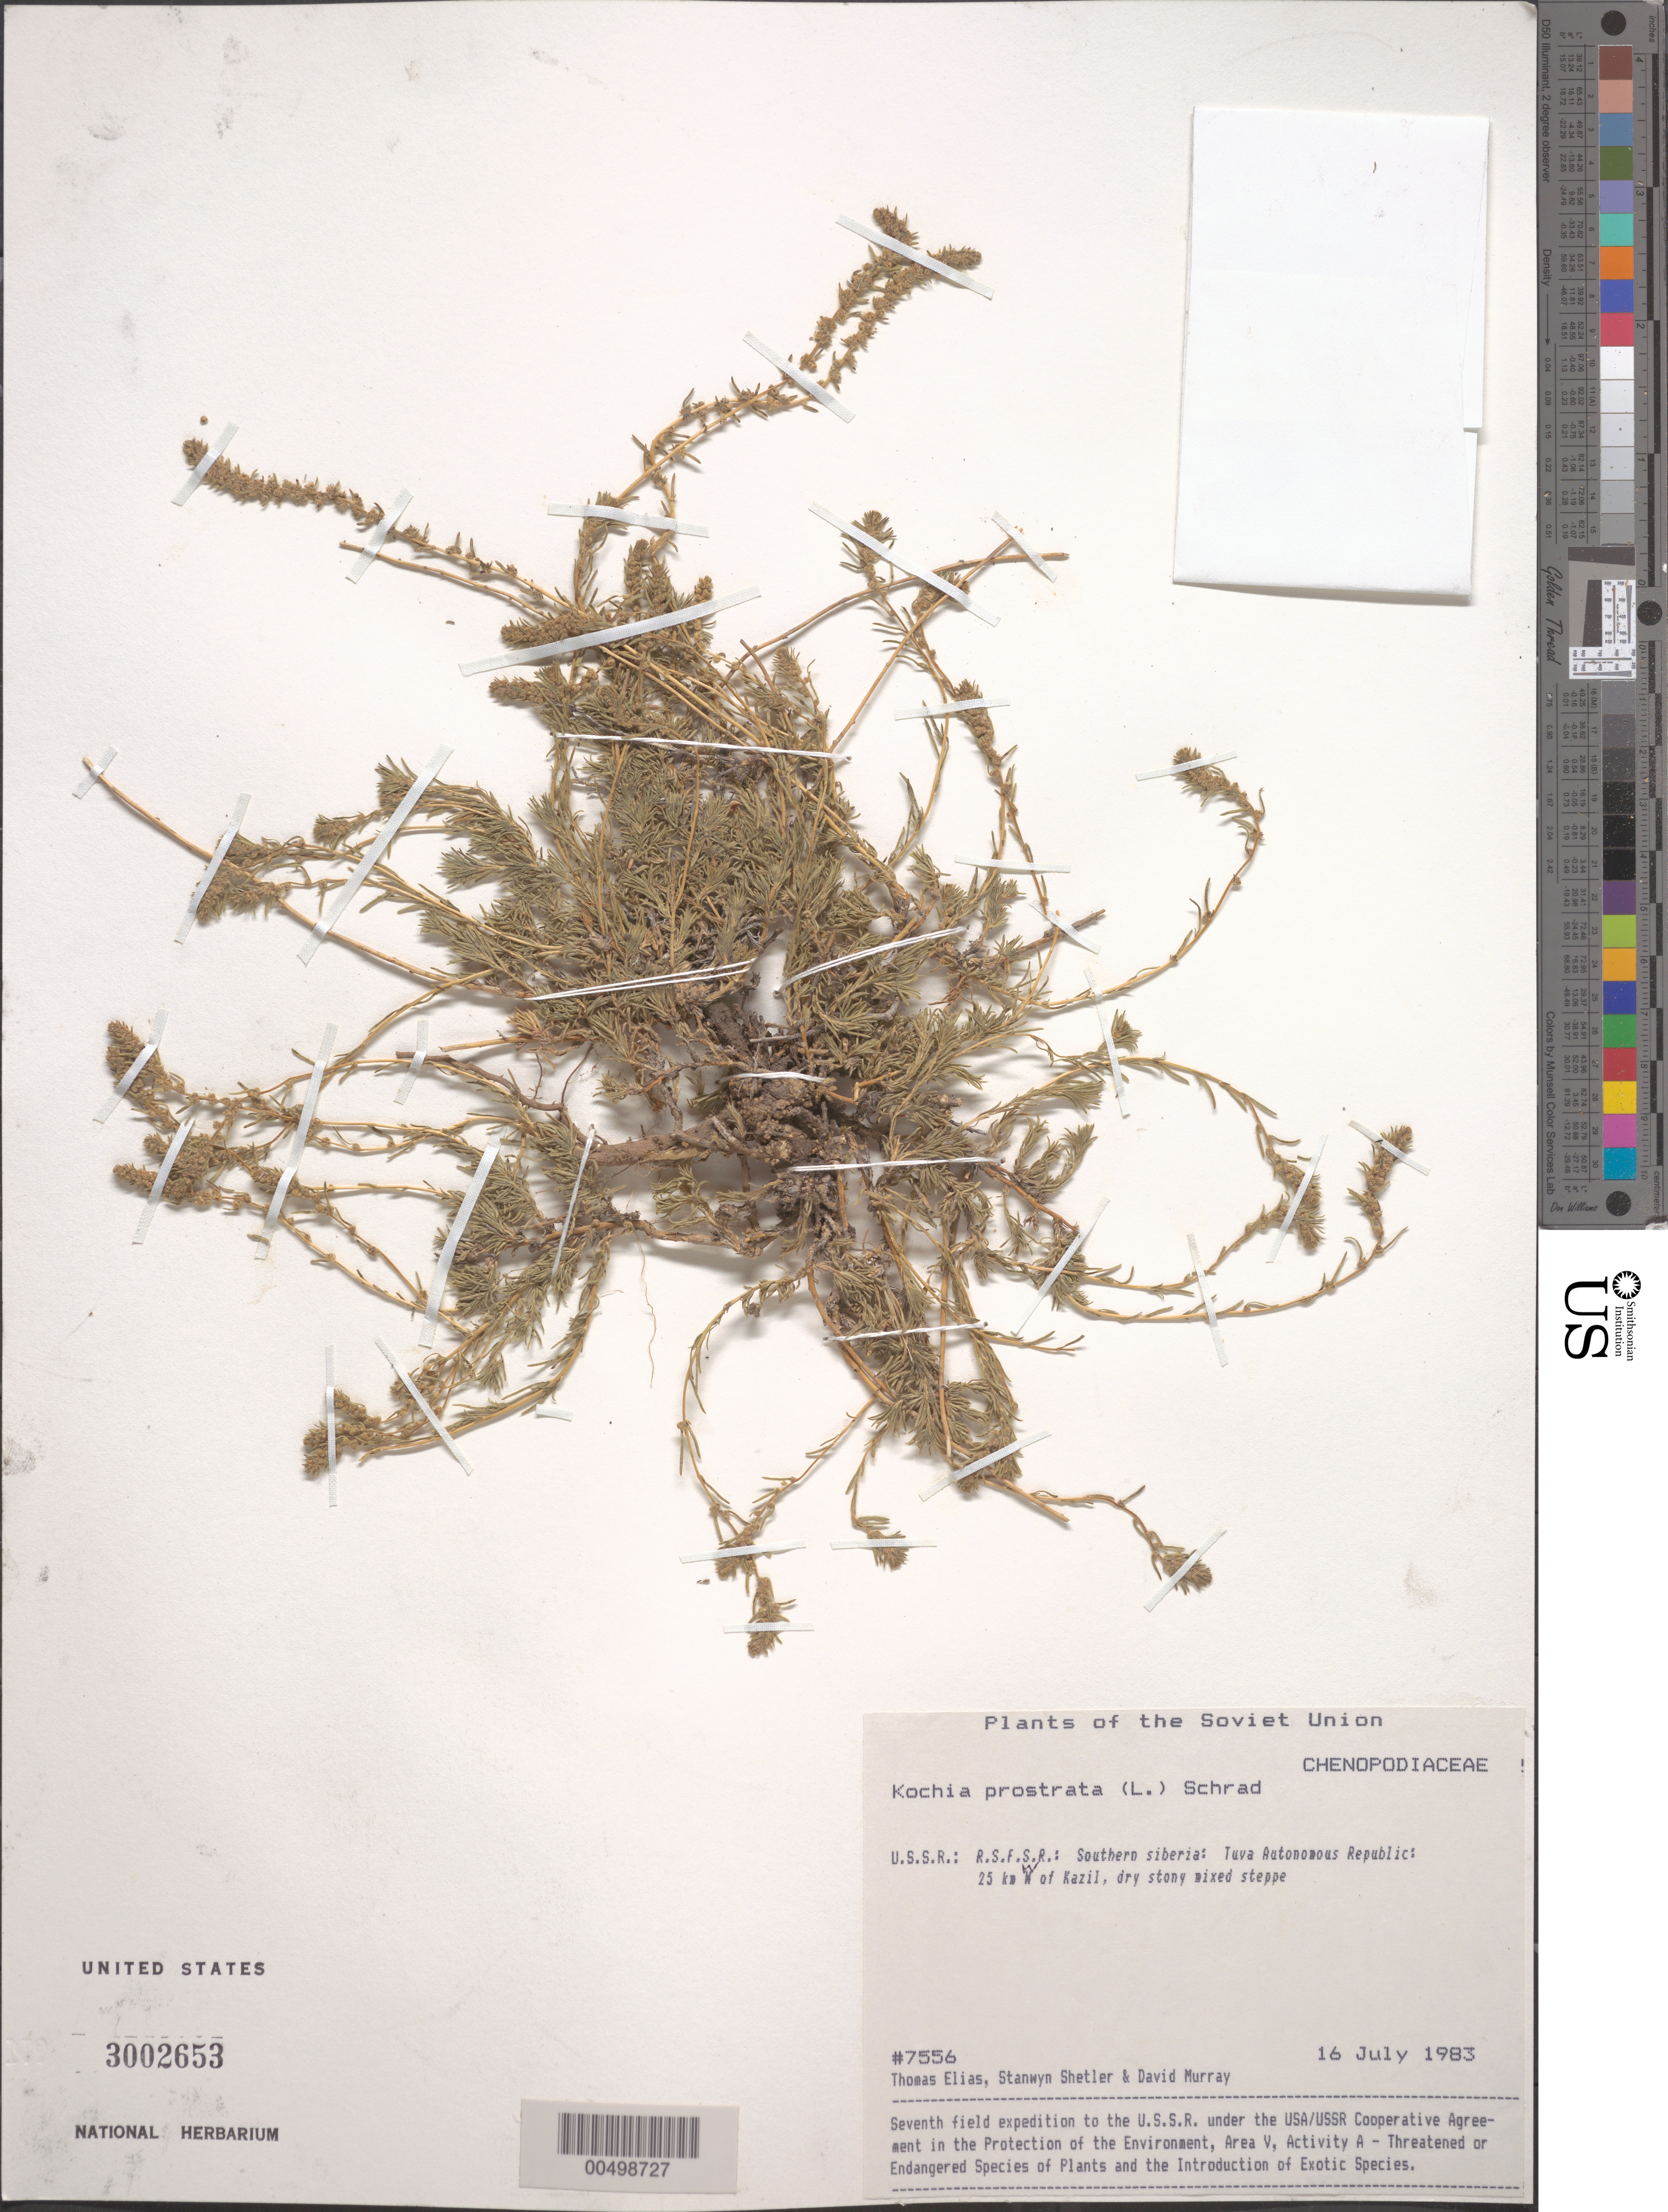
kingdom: Plantae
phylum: Tracheophyta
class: Magnoliopsida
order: Caryophyllales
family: Amaranthaceae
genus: Bassia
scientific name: Bassia prostrata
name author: (L.) Beck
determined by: U.S. National Herbarium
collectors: T. Elias, S. Shetler & D. F. Murray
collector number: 7556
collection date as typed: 16 Jul 1983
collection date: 1983-07-16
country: Russian Federation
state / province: Tuva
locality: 25 km W of Kazil [Kyzyl]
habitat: dry stony mixed steppe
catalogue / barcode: US 3002653